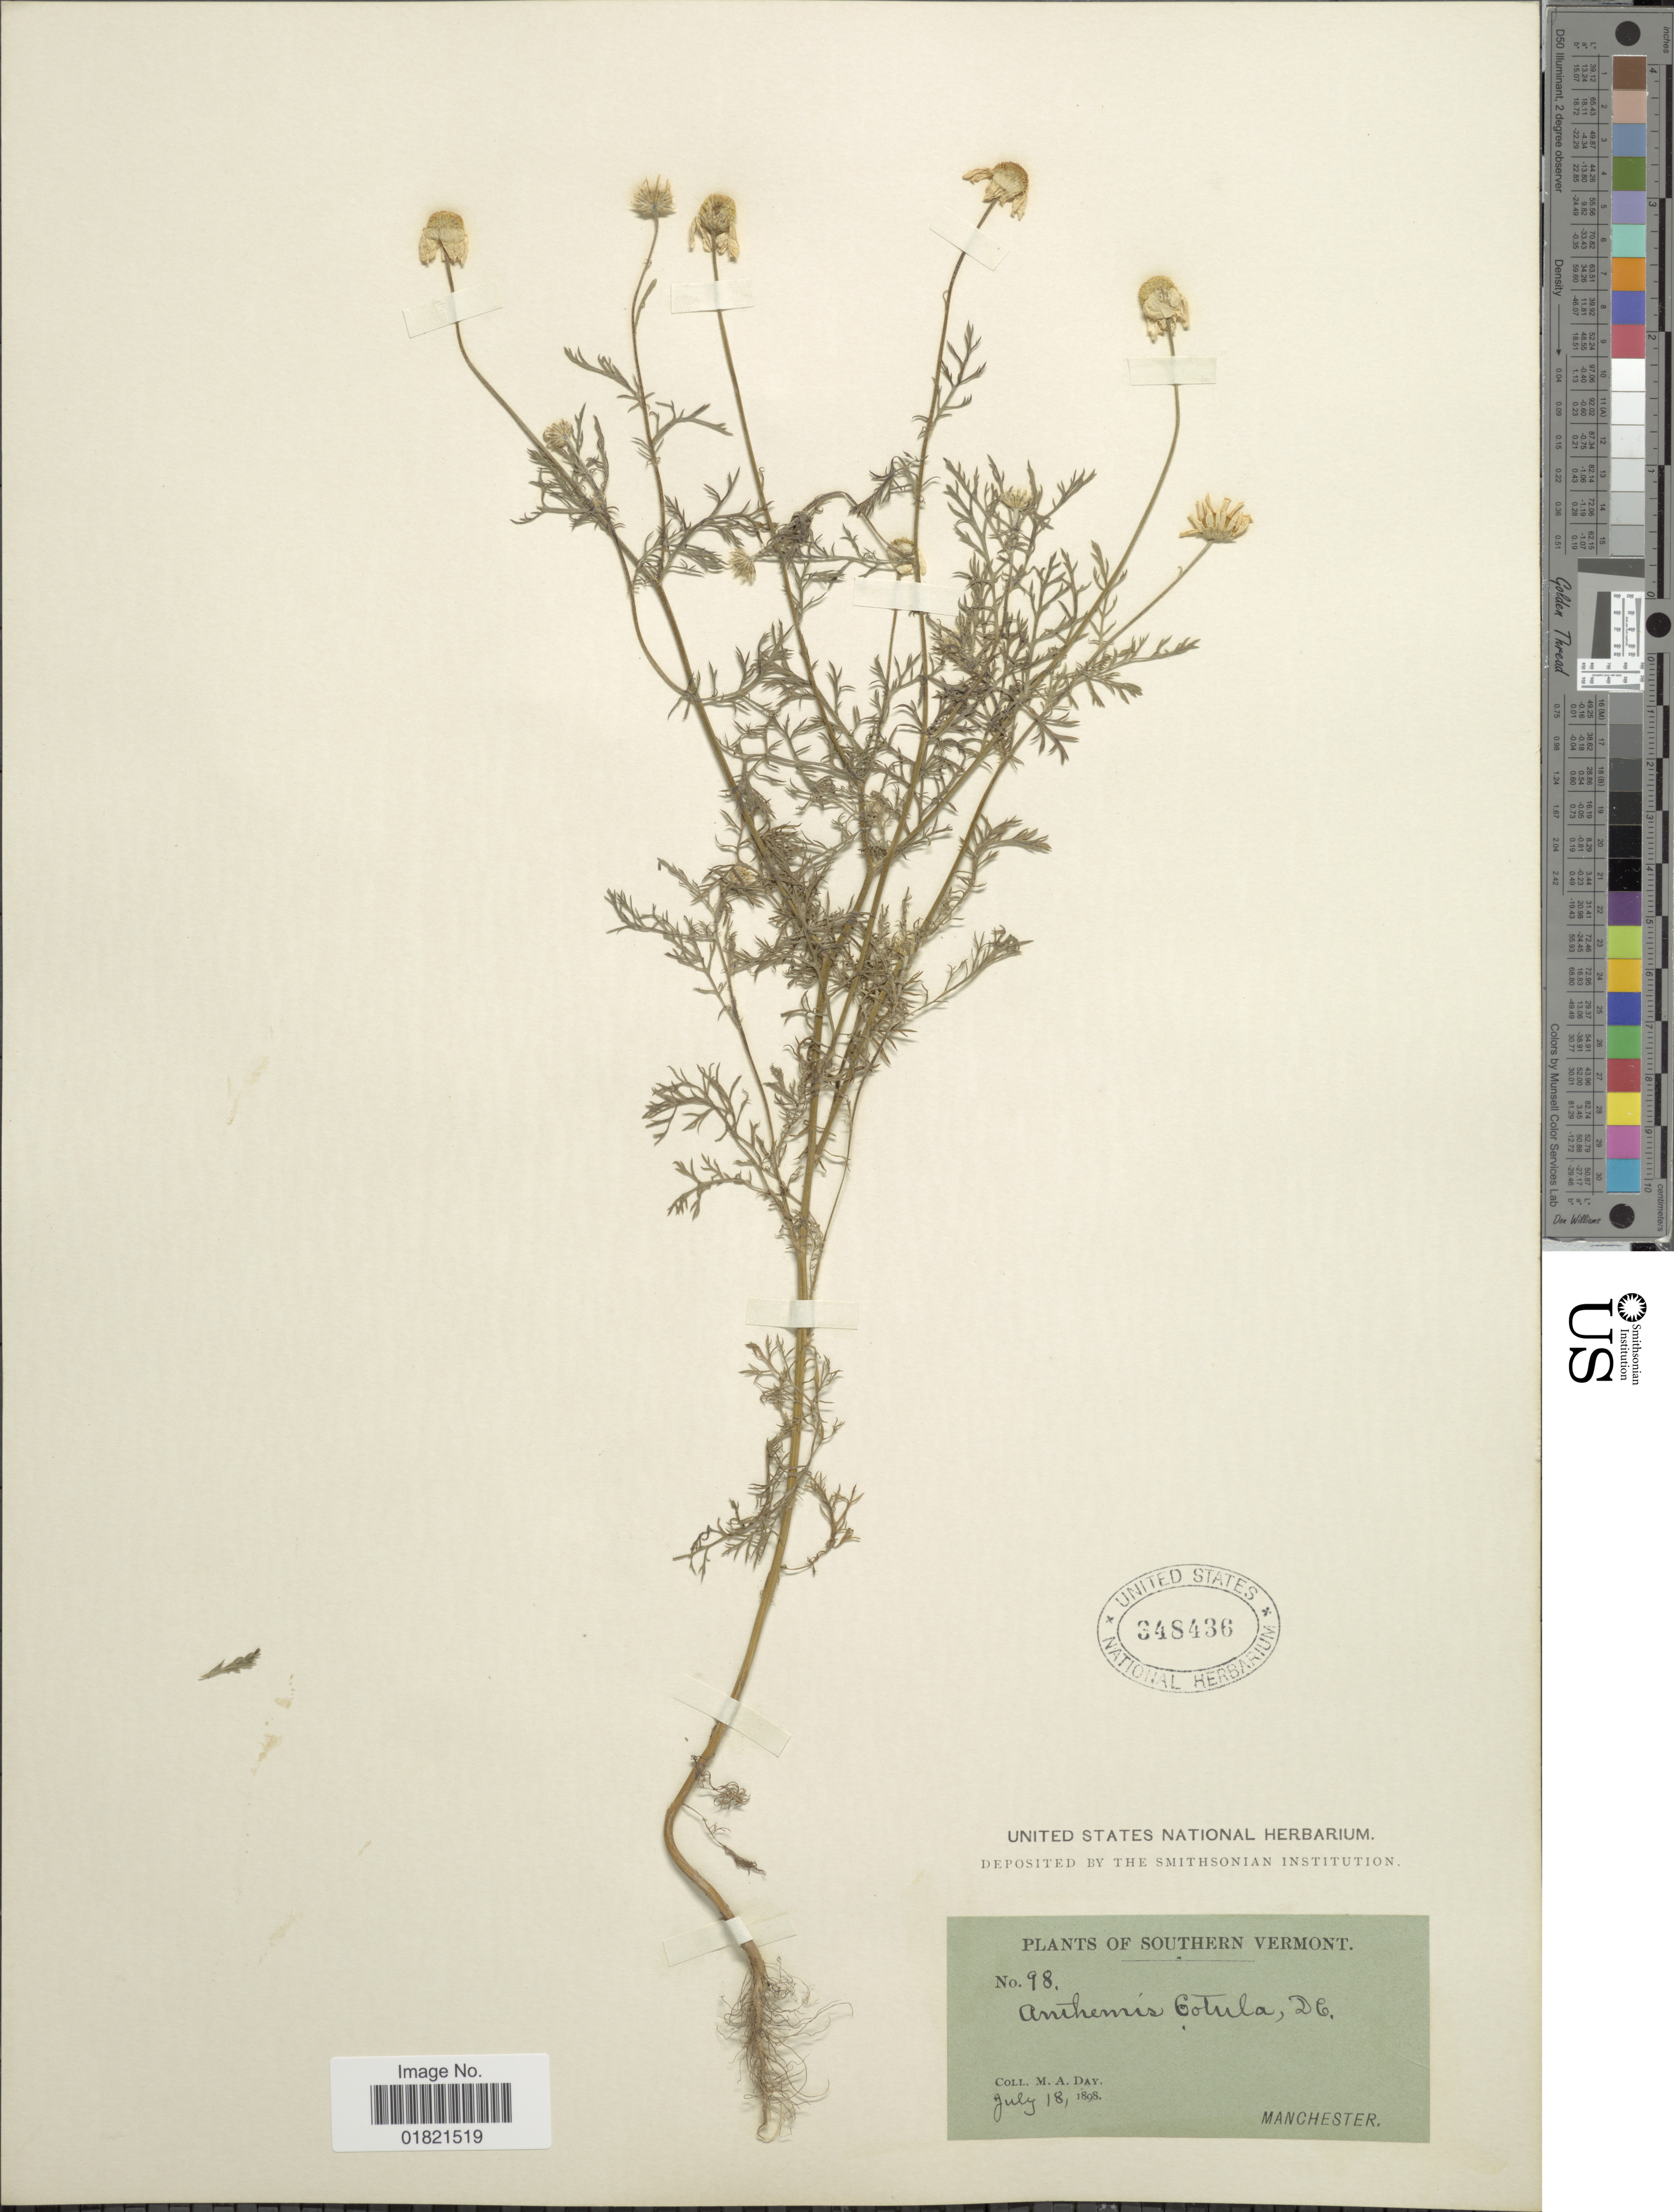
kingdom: Plantae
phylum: Tracheophyta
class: Magnoliopsida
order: Asterales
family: Asteraceae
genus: Anthemis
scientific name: Anthemis cotula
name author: L.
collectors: M. Day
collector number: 98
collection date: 1898-07-18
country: United States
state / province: Vermont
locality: Southern Vermont, Manchester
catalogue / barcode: US 348436